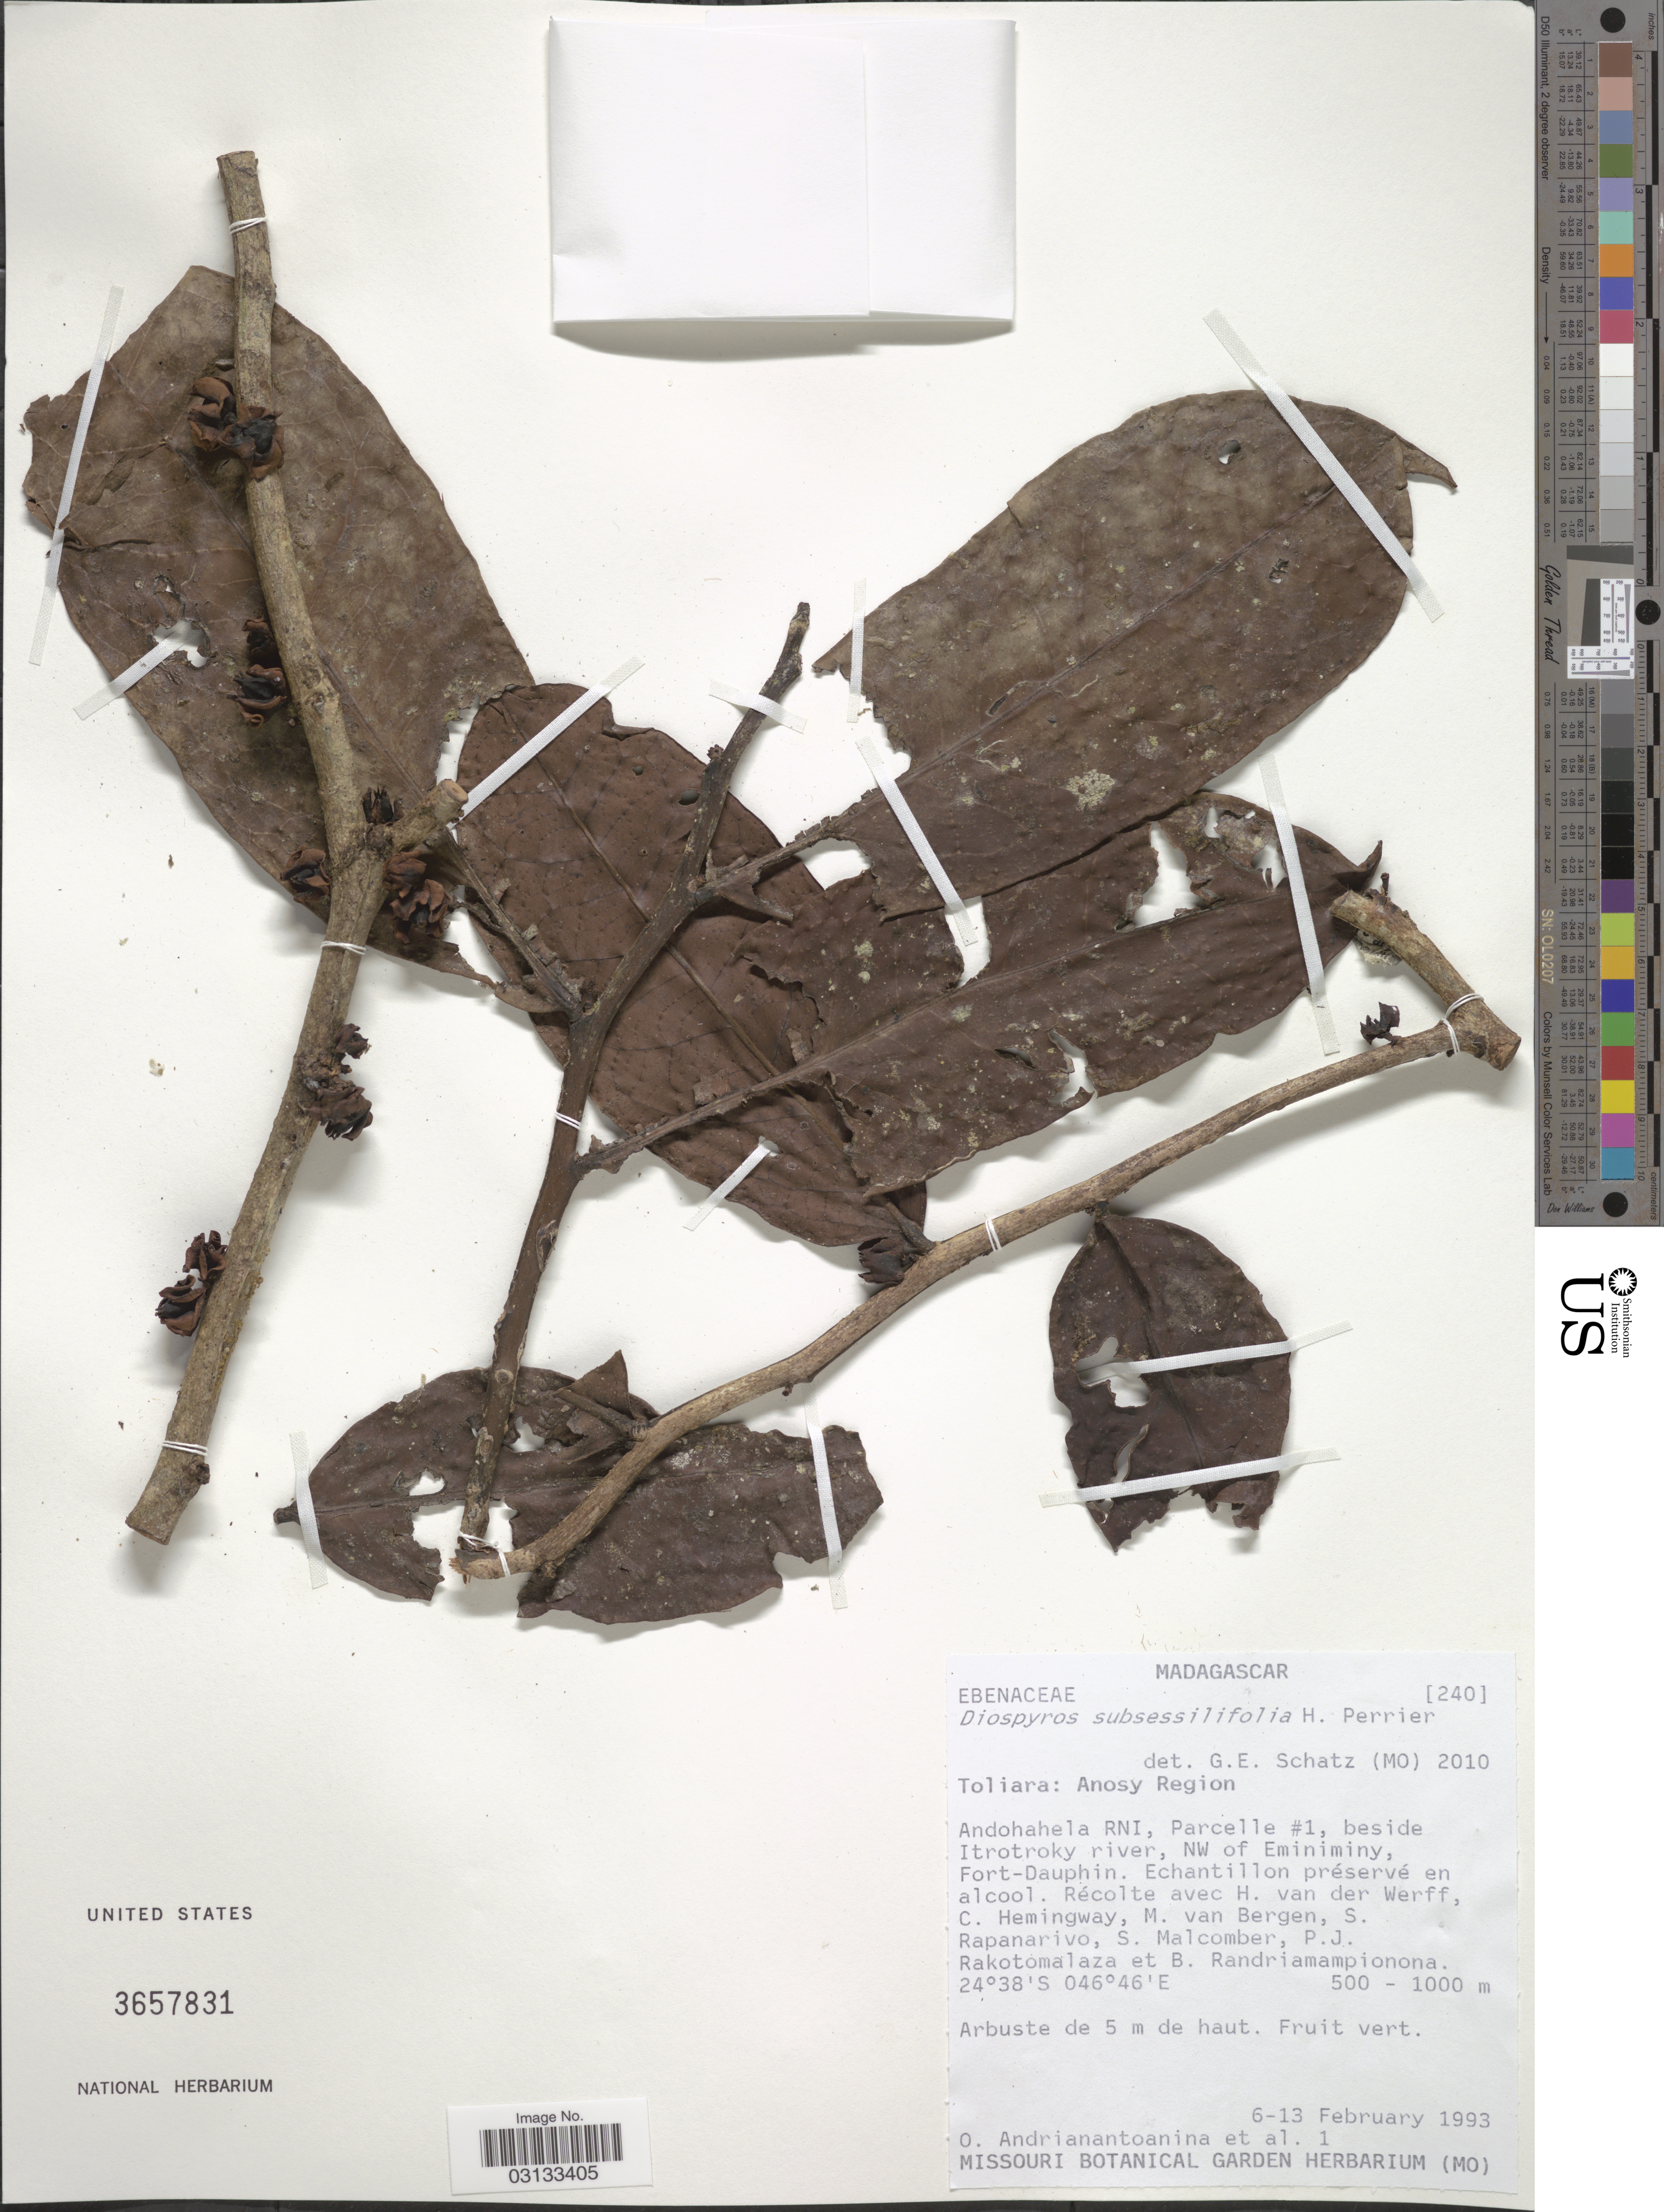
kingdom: Plantae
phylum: Tracheophyta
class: Magnoliopsida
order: Ericales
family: Ebenaceae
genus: Diospyros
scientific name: Diospyros subsessilifolia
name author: H. Perrier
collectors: O. Andrianantoanina, H. van der Werff, C. Hemingway, M. van Bergen & et al.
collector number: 1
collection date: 1993-02-06/1993-02-13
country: Madagascar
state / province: Anosy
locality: Toliara: Anosy Region, Andohahela RNI, Parcelle #1, beside Itrotroky river, NW of Eminiminy, Fort-Dauphin.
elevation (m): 500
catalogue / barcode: US 3657831